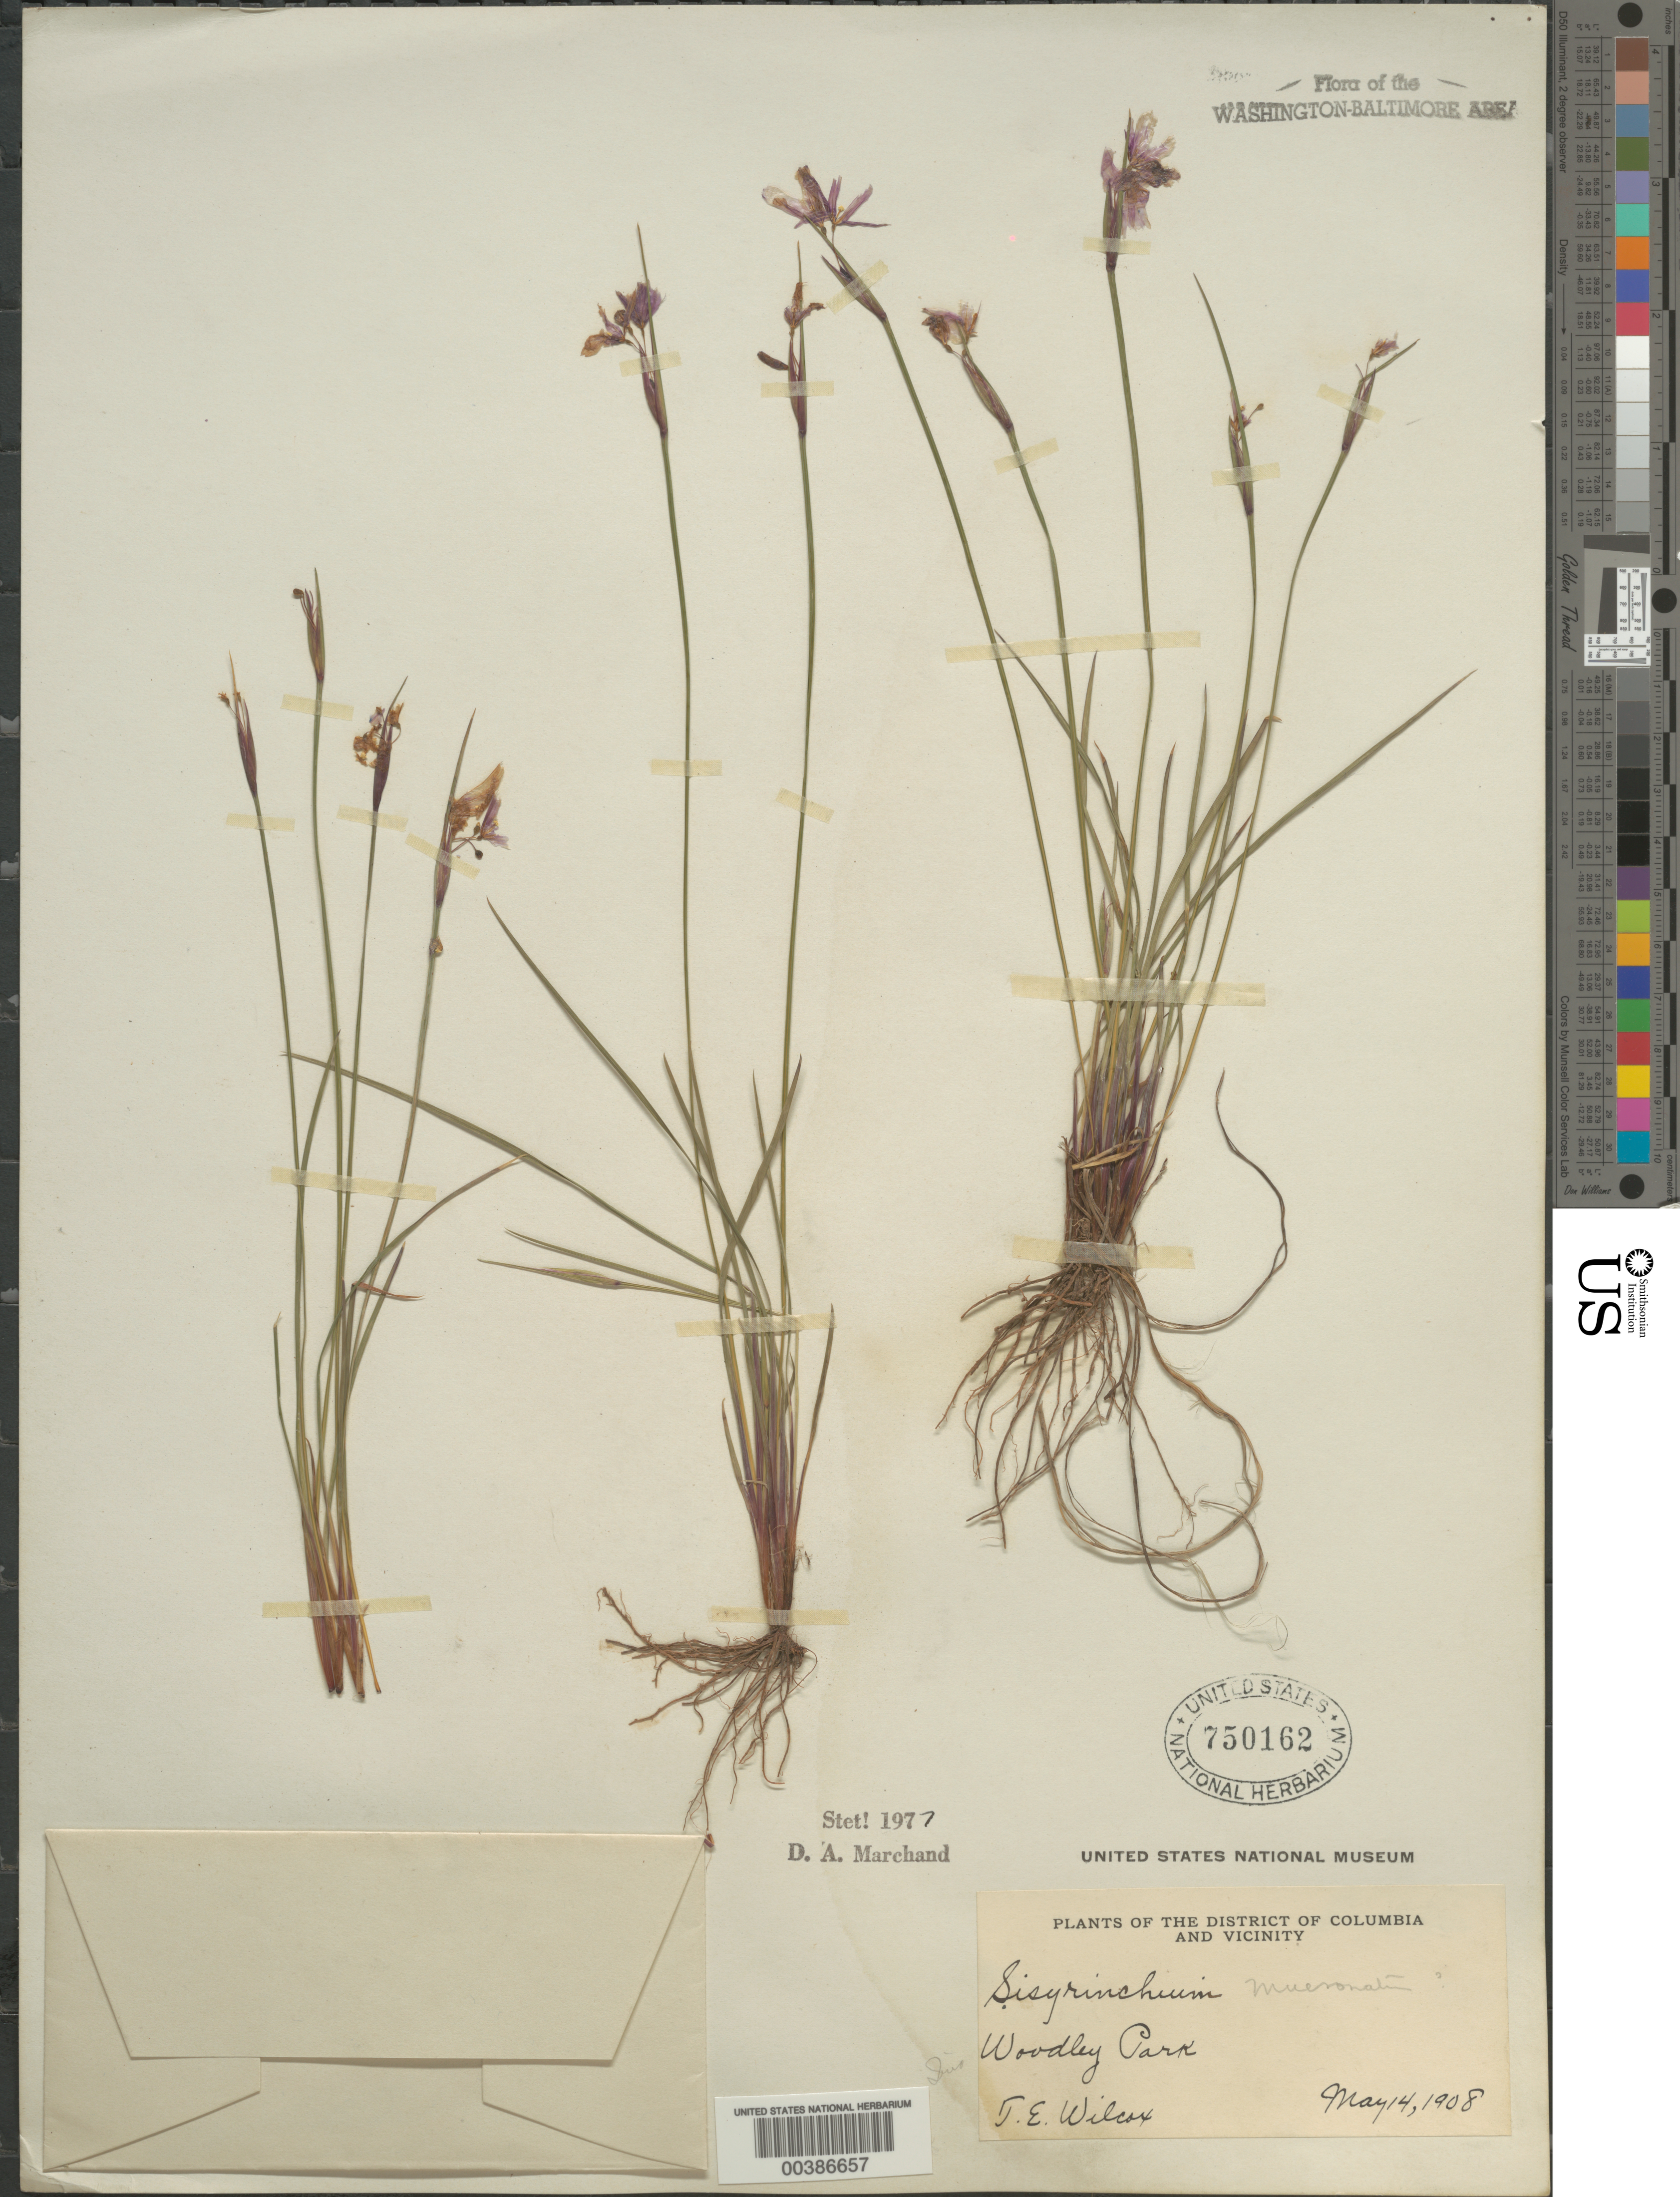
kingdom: Plantae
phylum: Tracheophyta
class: Liliopsida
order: Asparagales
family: Iridaceae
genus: Sisyrinchium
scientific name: Sisyrinchium mucronatum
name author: Michx.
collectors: T. E. Wilcox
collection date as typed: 14 May 1903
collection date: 1903-05-14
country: United States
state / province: District of Columbia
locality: Woodley Park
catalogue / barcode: US 750162